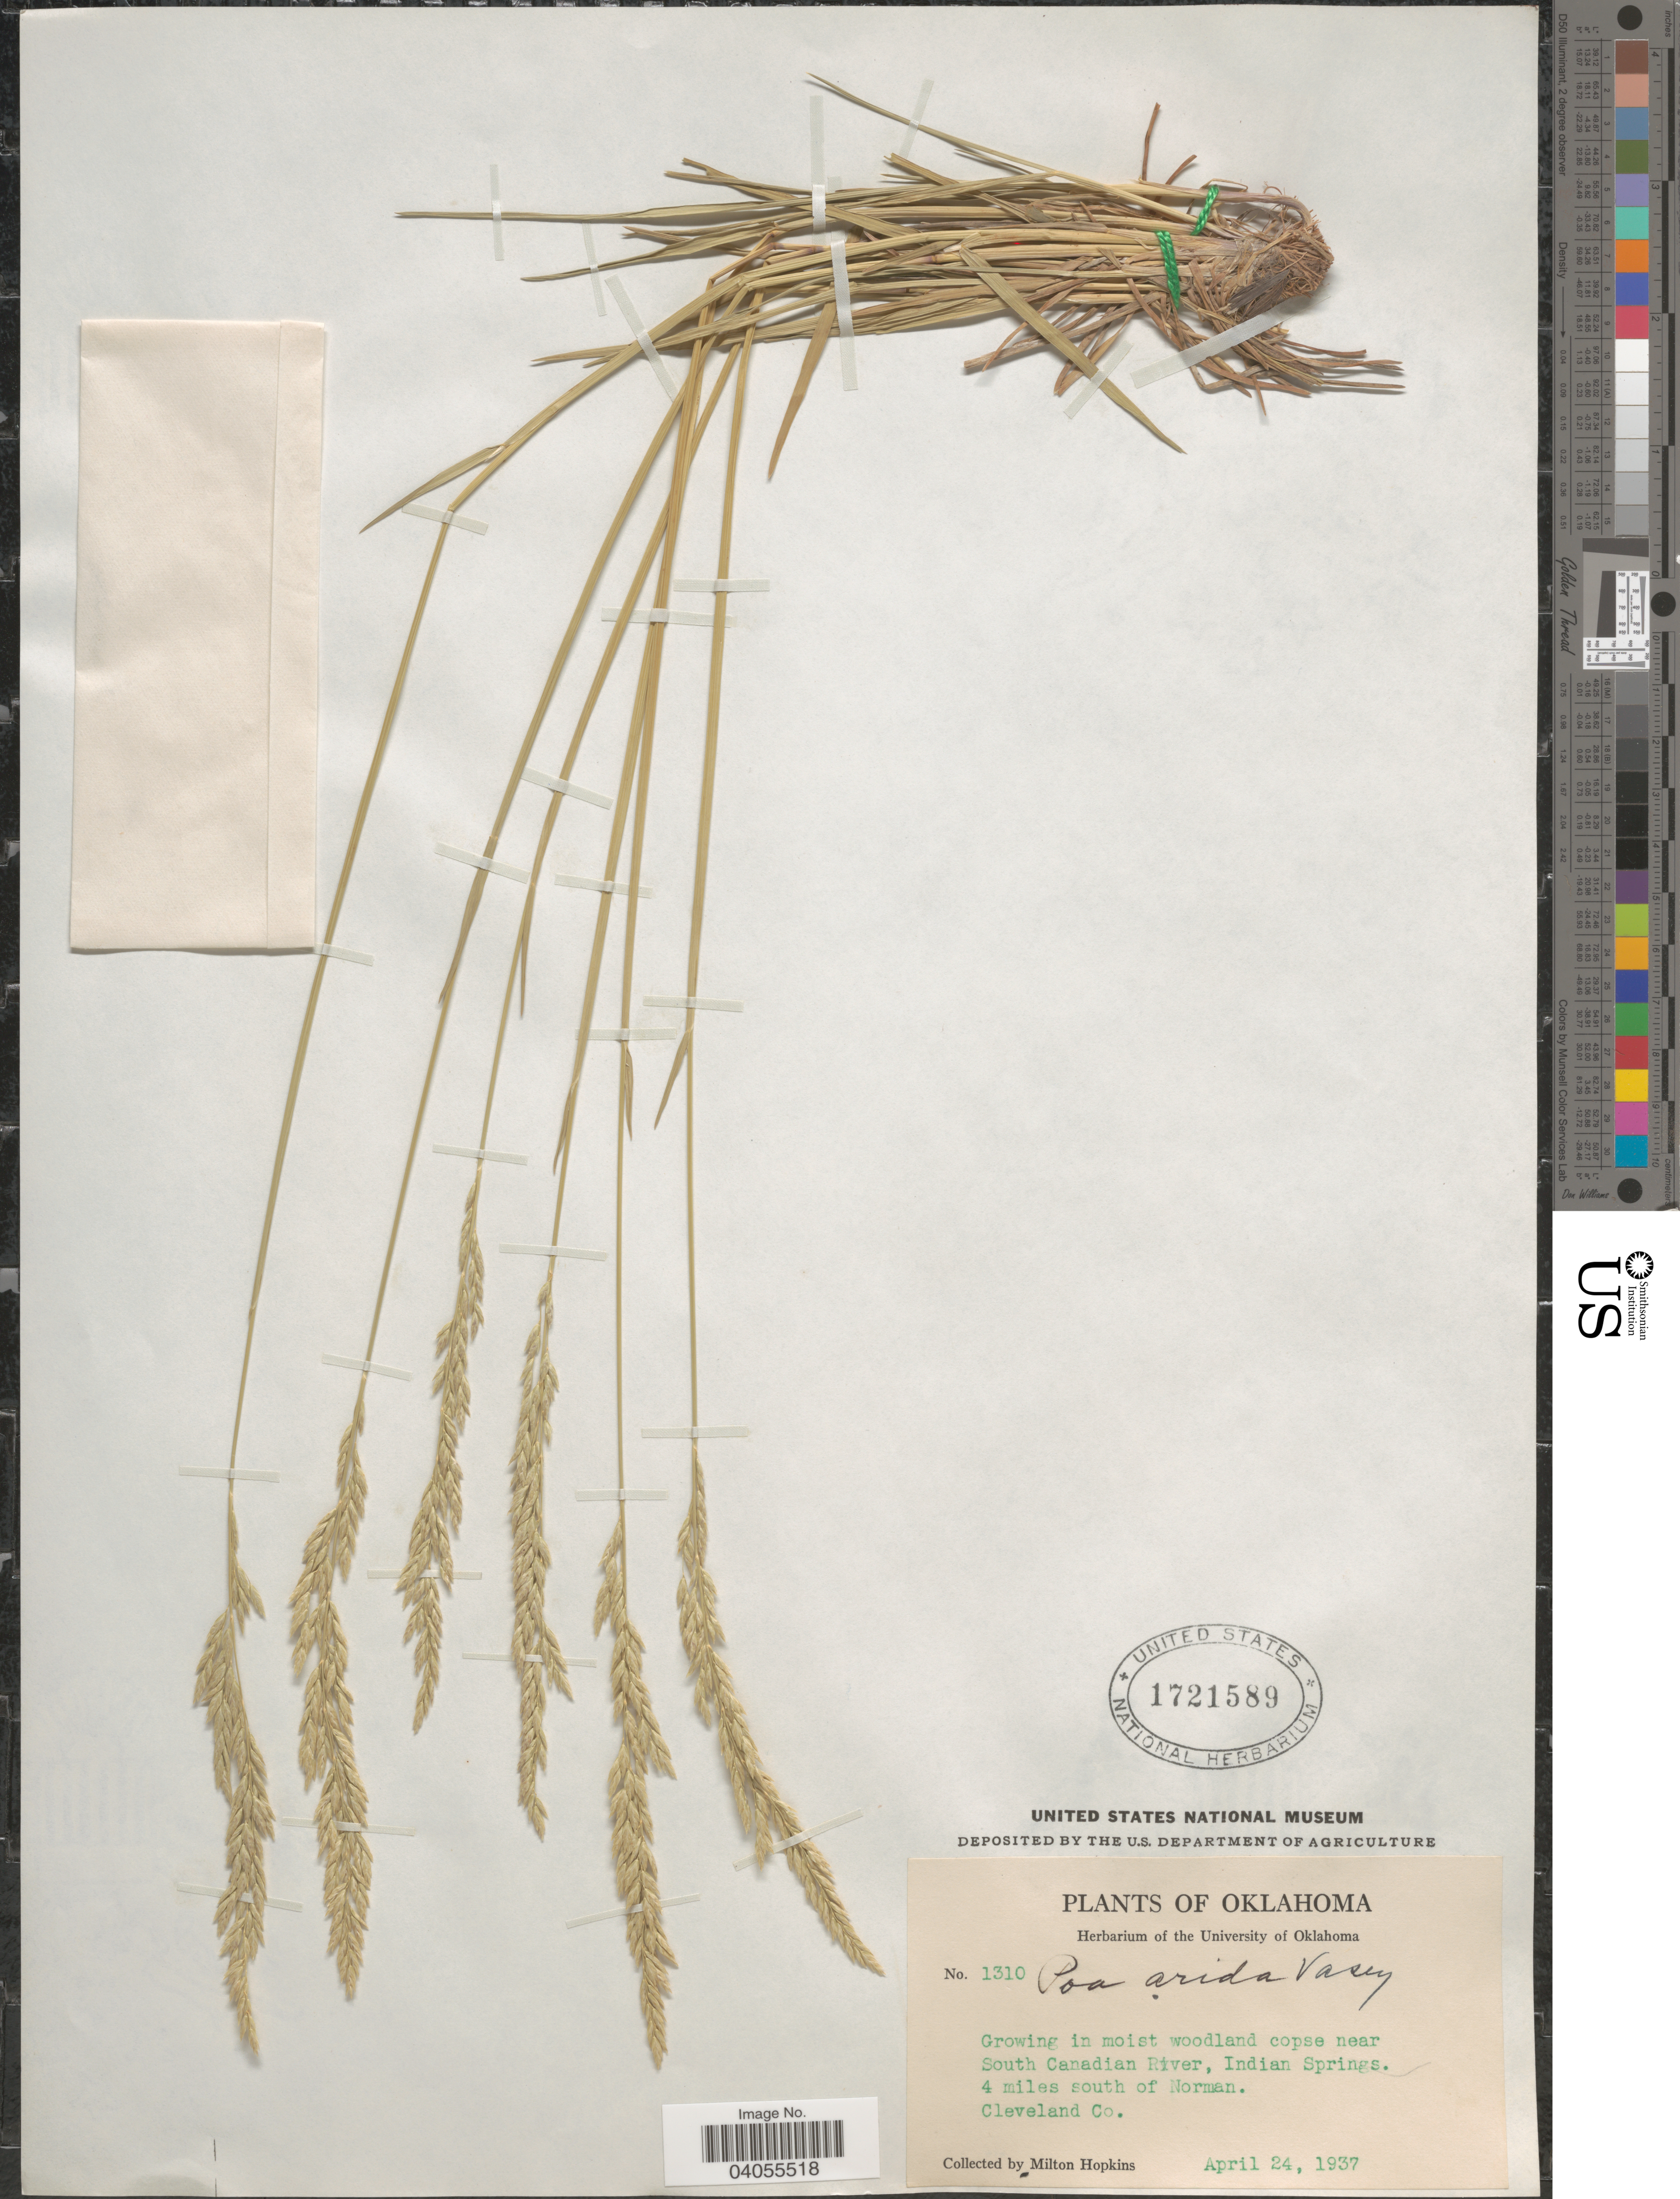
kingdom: Plantae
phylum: Tracheophyta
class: Liliopsida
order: Poales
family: Poaceae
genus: Poa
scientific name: Poa arida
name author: Vasey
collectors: M. Hopkins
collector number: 1310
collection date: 1937-04-24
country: United States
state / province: Oklahoma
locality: Growing in moist woodland copse near South Canadian River, Indian Springs. 4 miles south of Norman, Cleveland Co.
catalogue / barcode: US 1721589